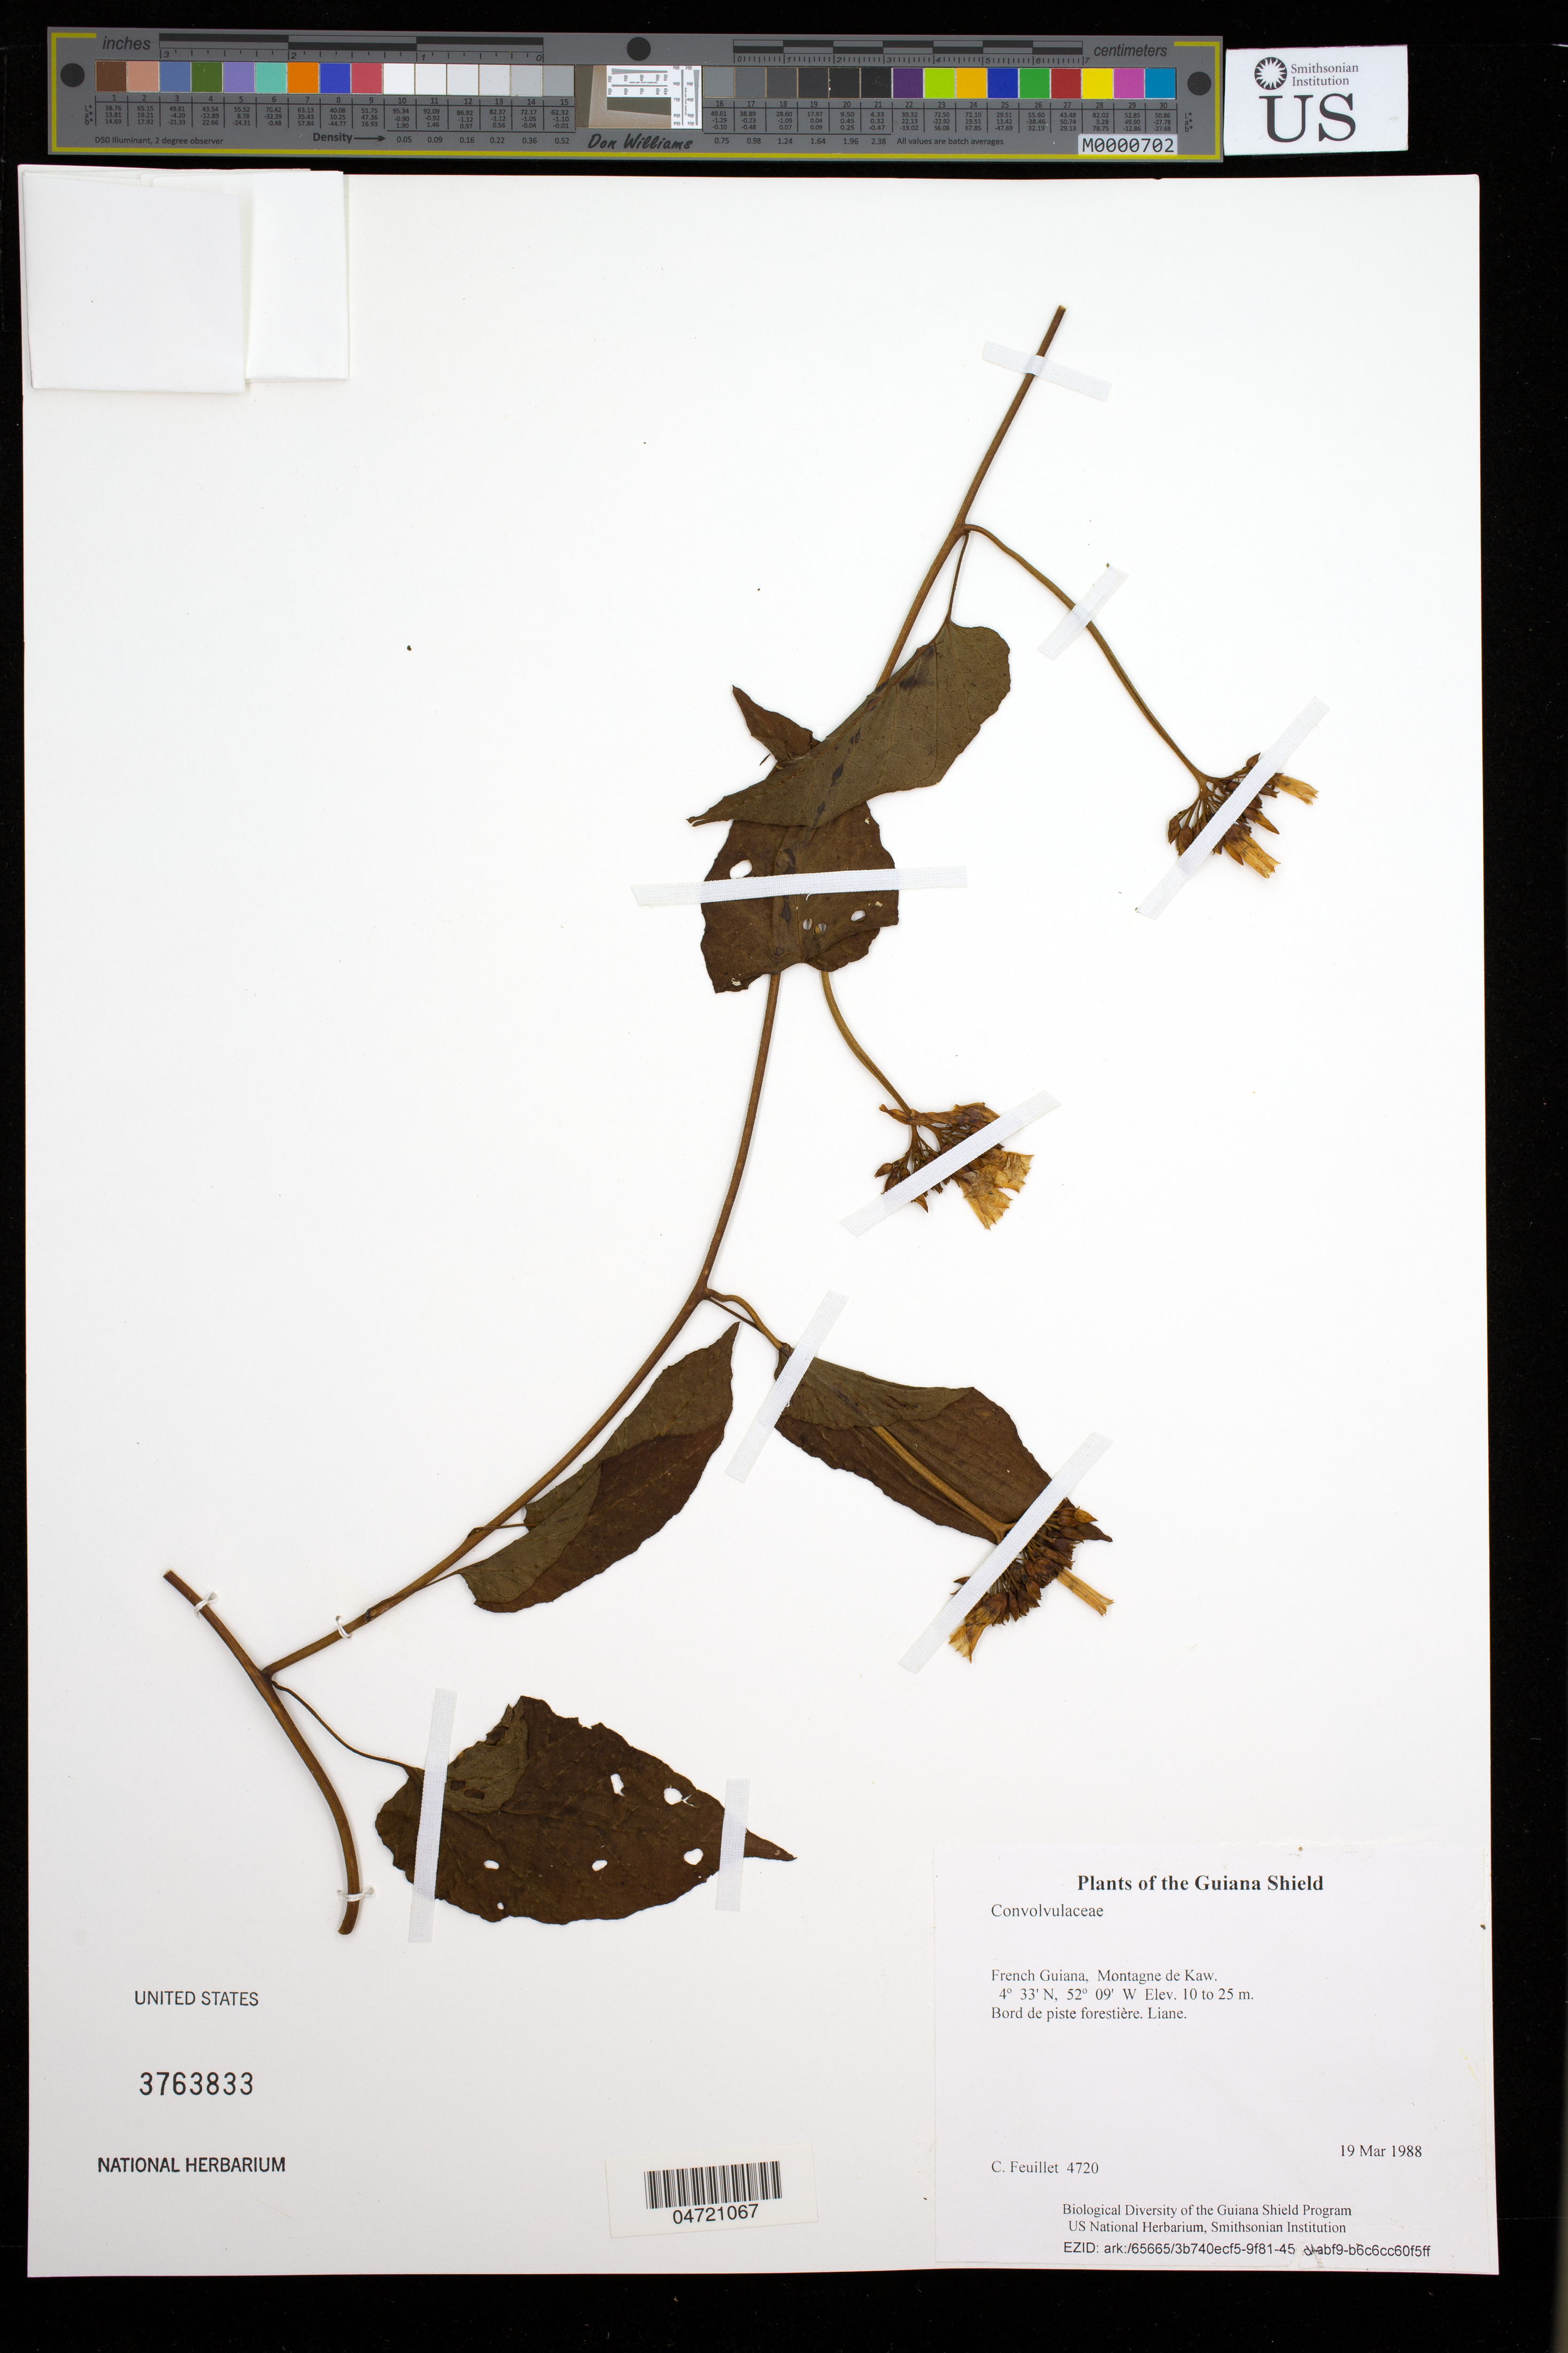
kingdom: Plantae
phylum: Tracheophyta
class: Magnoliopsida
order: Solanales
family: Convolvulaceae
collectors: C. Feuillet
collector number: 4720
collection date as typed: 19 Mar 1988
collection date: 1988-03-19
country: French Guiana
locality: Montagne de Kaw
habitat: Bord de piste forestière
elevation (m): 10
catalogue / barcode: US 3763833